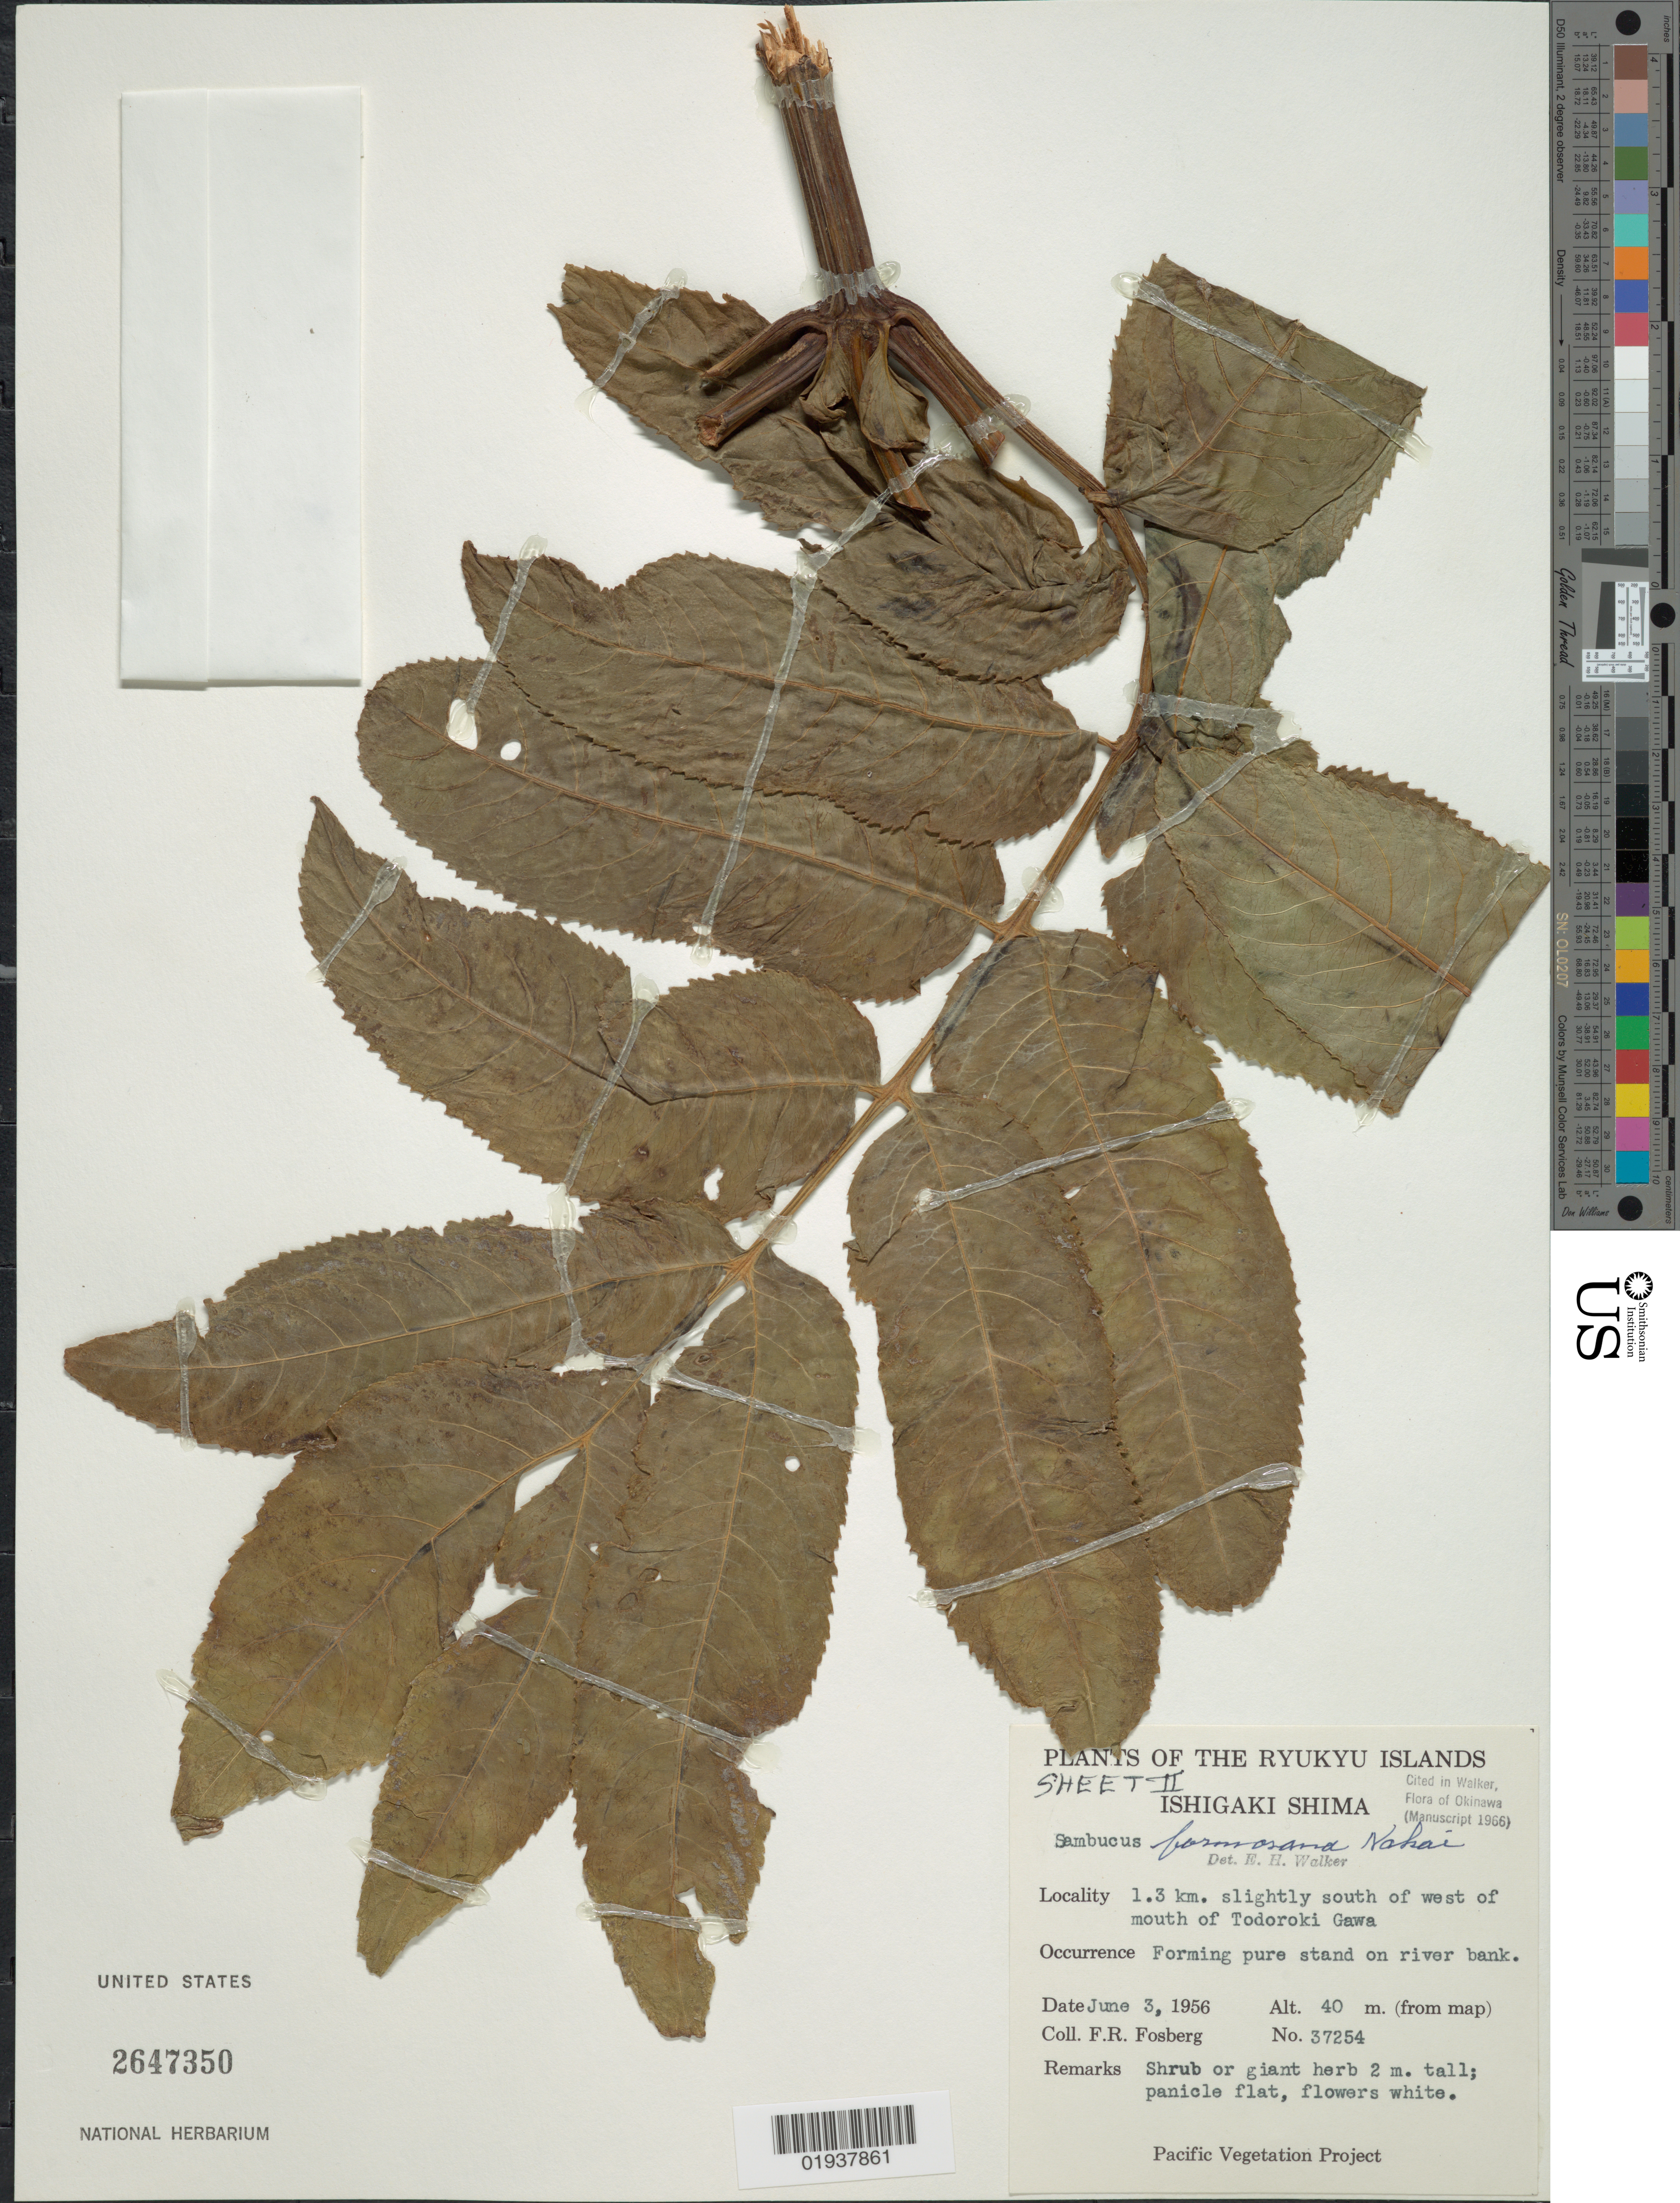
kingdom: Plantae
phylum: Tracheophyta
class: Magnoliopsida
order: Dipsacales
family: Viburnaceae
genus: Sambucus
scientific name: Sambucus javanica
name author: Blume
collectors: F. R. Fosberg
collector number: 37254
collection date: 1956-06-03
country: Japan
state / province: Okinawa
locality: Ryukyu Islands. Ishigaki Shima. 1.3 km. slightly south of west of mouth of Todoroki Gawa.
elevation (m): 40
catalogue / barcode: US 2647350